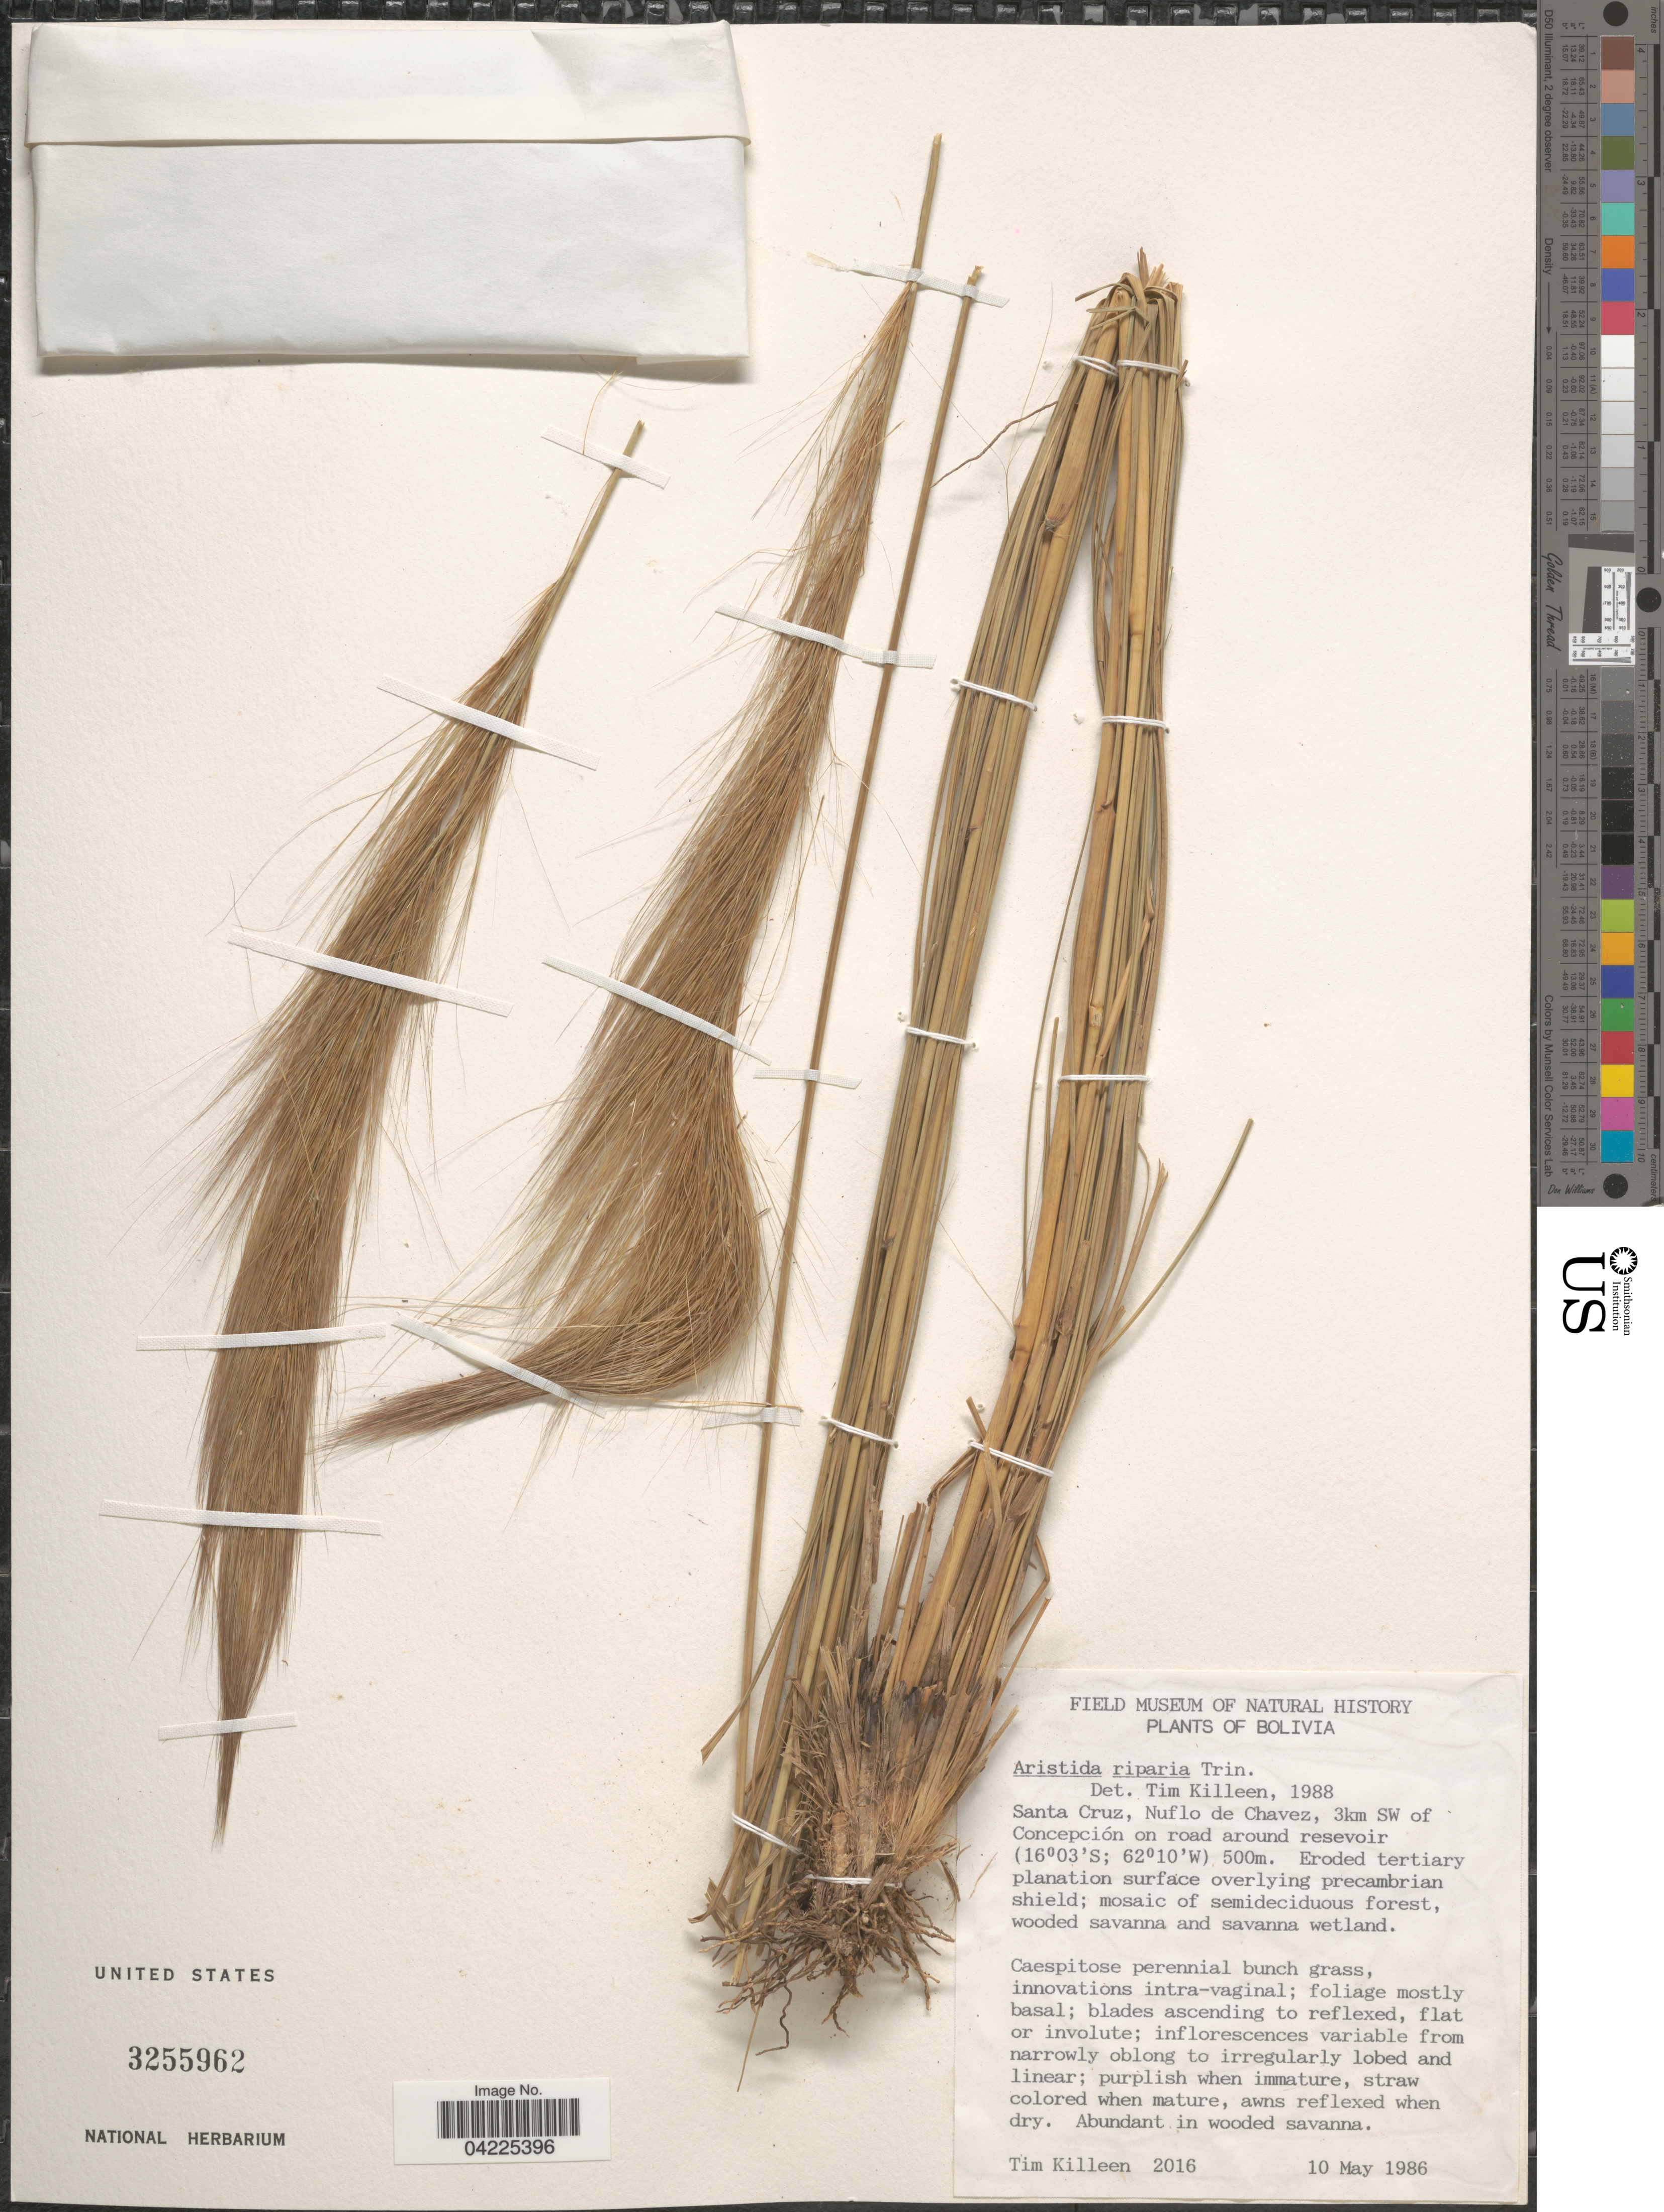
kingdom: Plantae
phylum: Tracheophyta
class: Liliopsida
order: Poales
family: Poaceae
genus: Aristida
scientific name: Aristida riparia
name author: Trin.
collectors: T. J. Killeen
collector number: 2016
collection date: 1986-05-10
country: Bolivia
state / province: Santa Cruz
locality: Santa Cruz, Nuflo de Chavez, 3km SW of Concepción on road around reservoir.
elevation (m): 500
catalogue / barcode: US 3255962